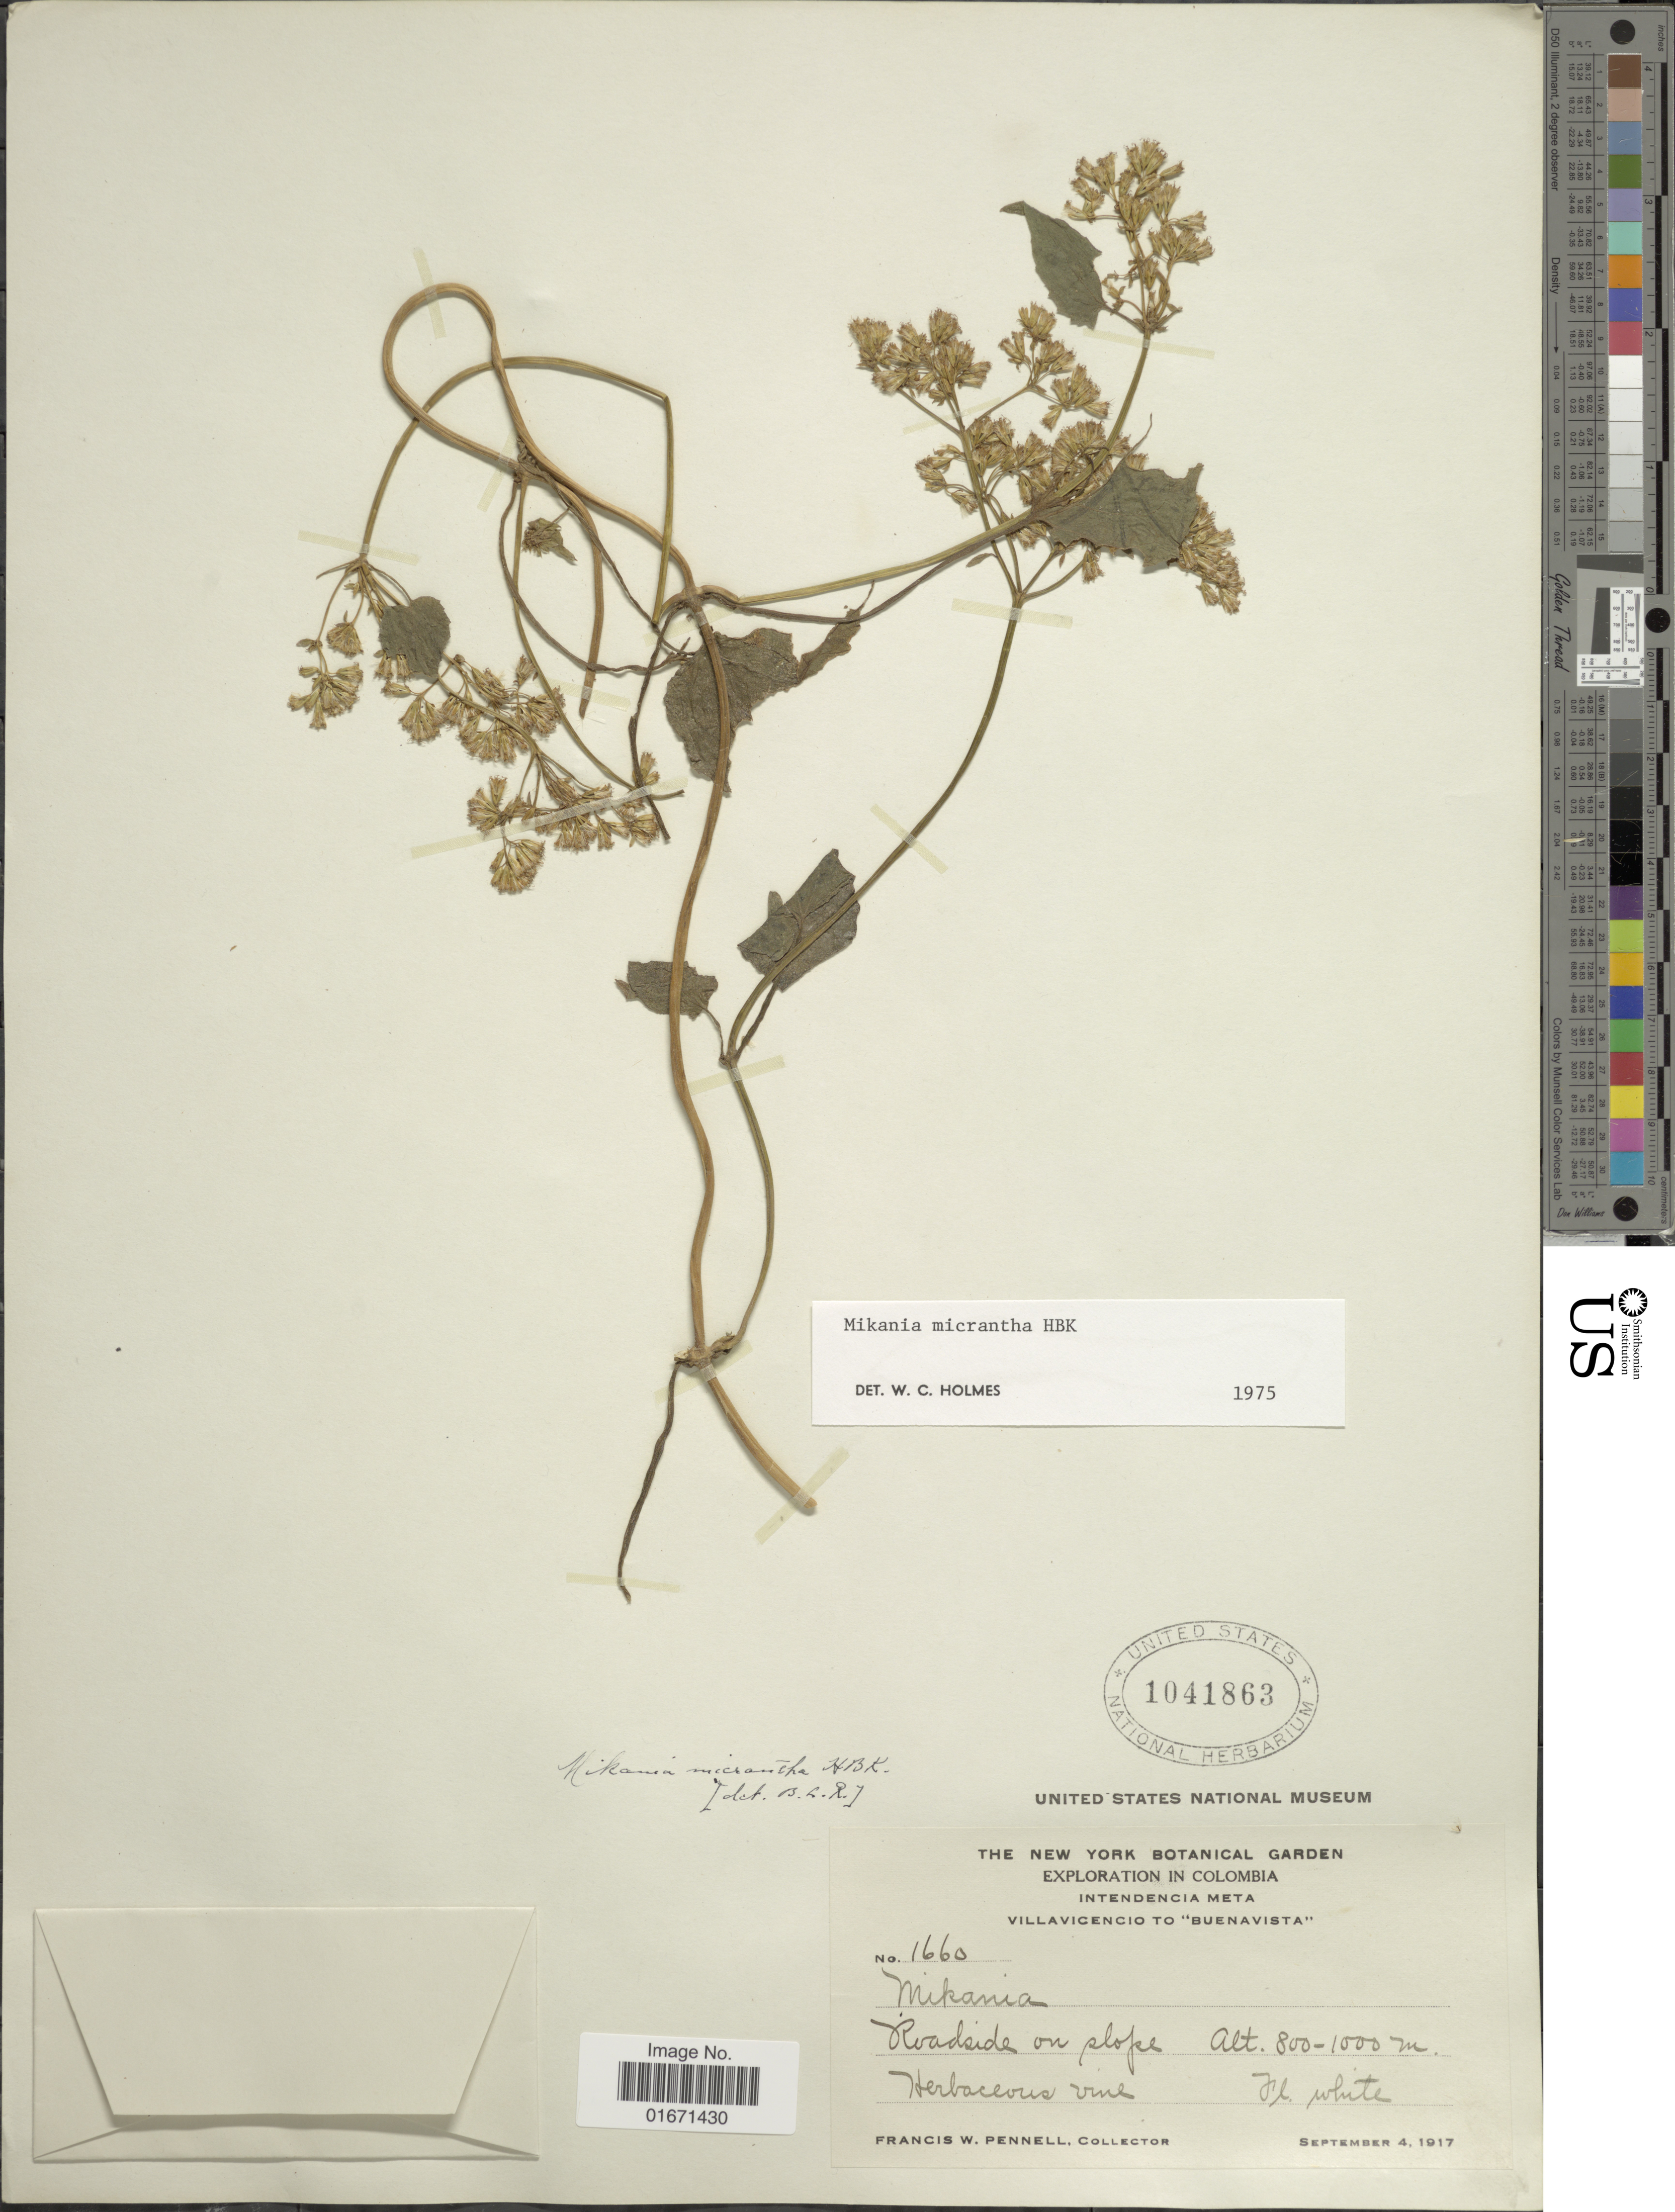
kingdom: Plantae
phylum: Tracheophyta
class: Magnoliopsida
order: Asterales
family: Asteraceae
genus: Mikania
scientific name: Mikania micrantha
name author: Kunth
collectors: F. W. Pennell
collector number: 1660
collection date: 1917-09-04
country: Colombia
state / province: Meta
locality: Intendencia Meta. Villavicencio to "Buenavista". Roadside on slope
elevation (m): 800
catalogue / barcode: US 1041863